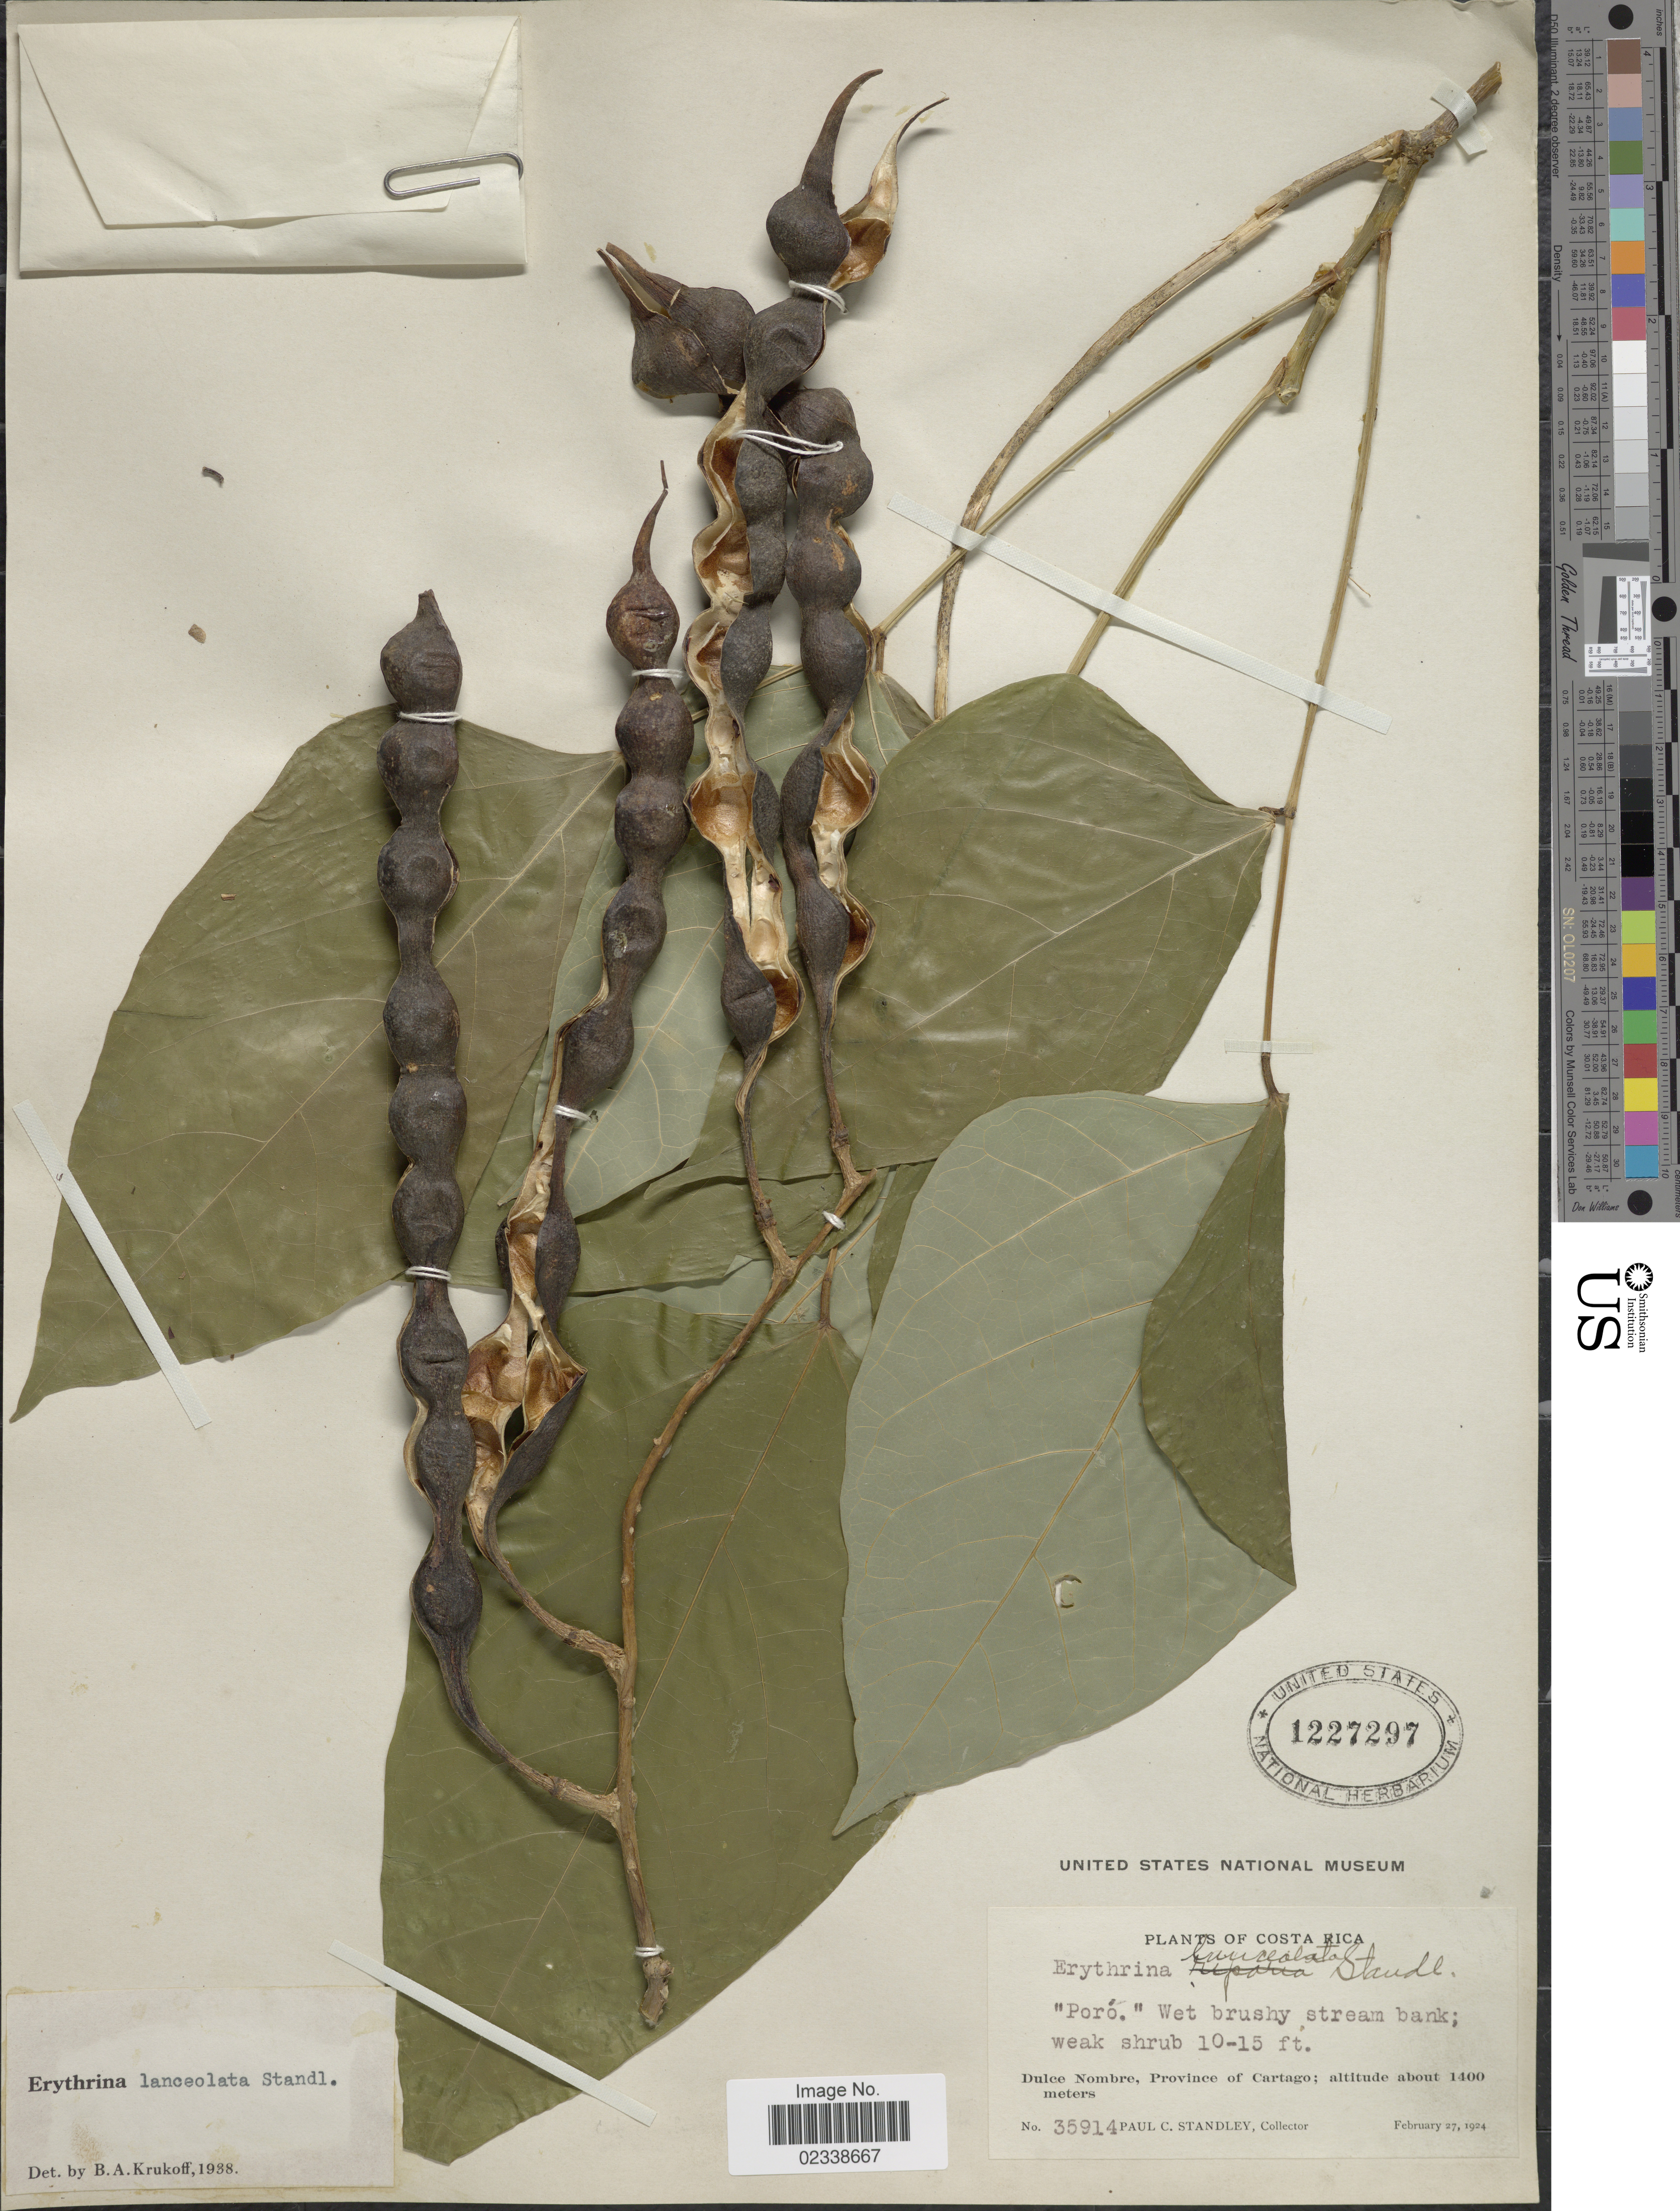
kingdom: Plantae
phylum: Tracheophyta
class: Magnoliopsida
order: Fabales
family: Fabaceae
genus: Erythrina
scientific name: Erythrina lanceolata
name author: Standl.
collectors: P. C. Standley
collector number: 35914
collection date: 1924-02-27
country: Costa Rica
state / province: Cartago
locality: Dulce Nombre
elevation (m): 1400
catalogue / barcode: US 1227297